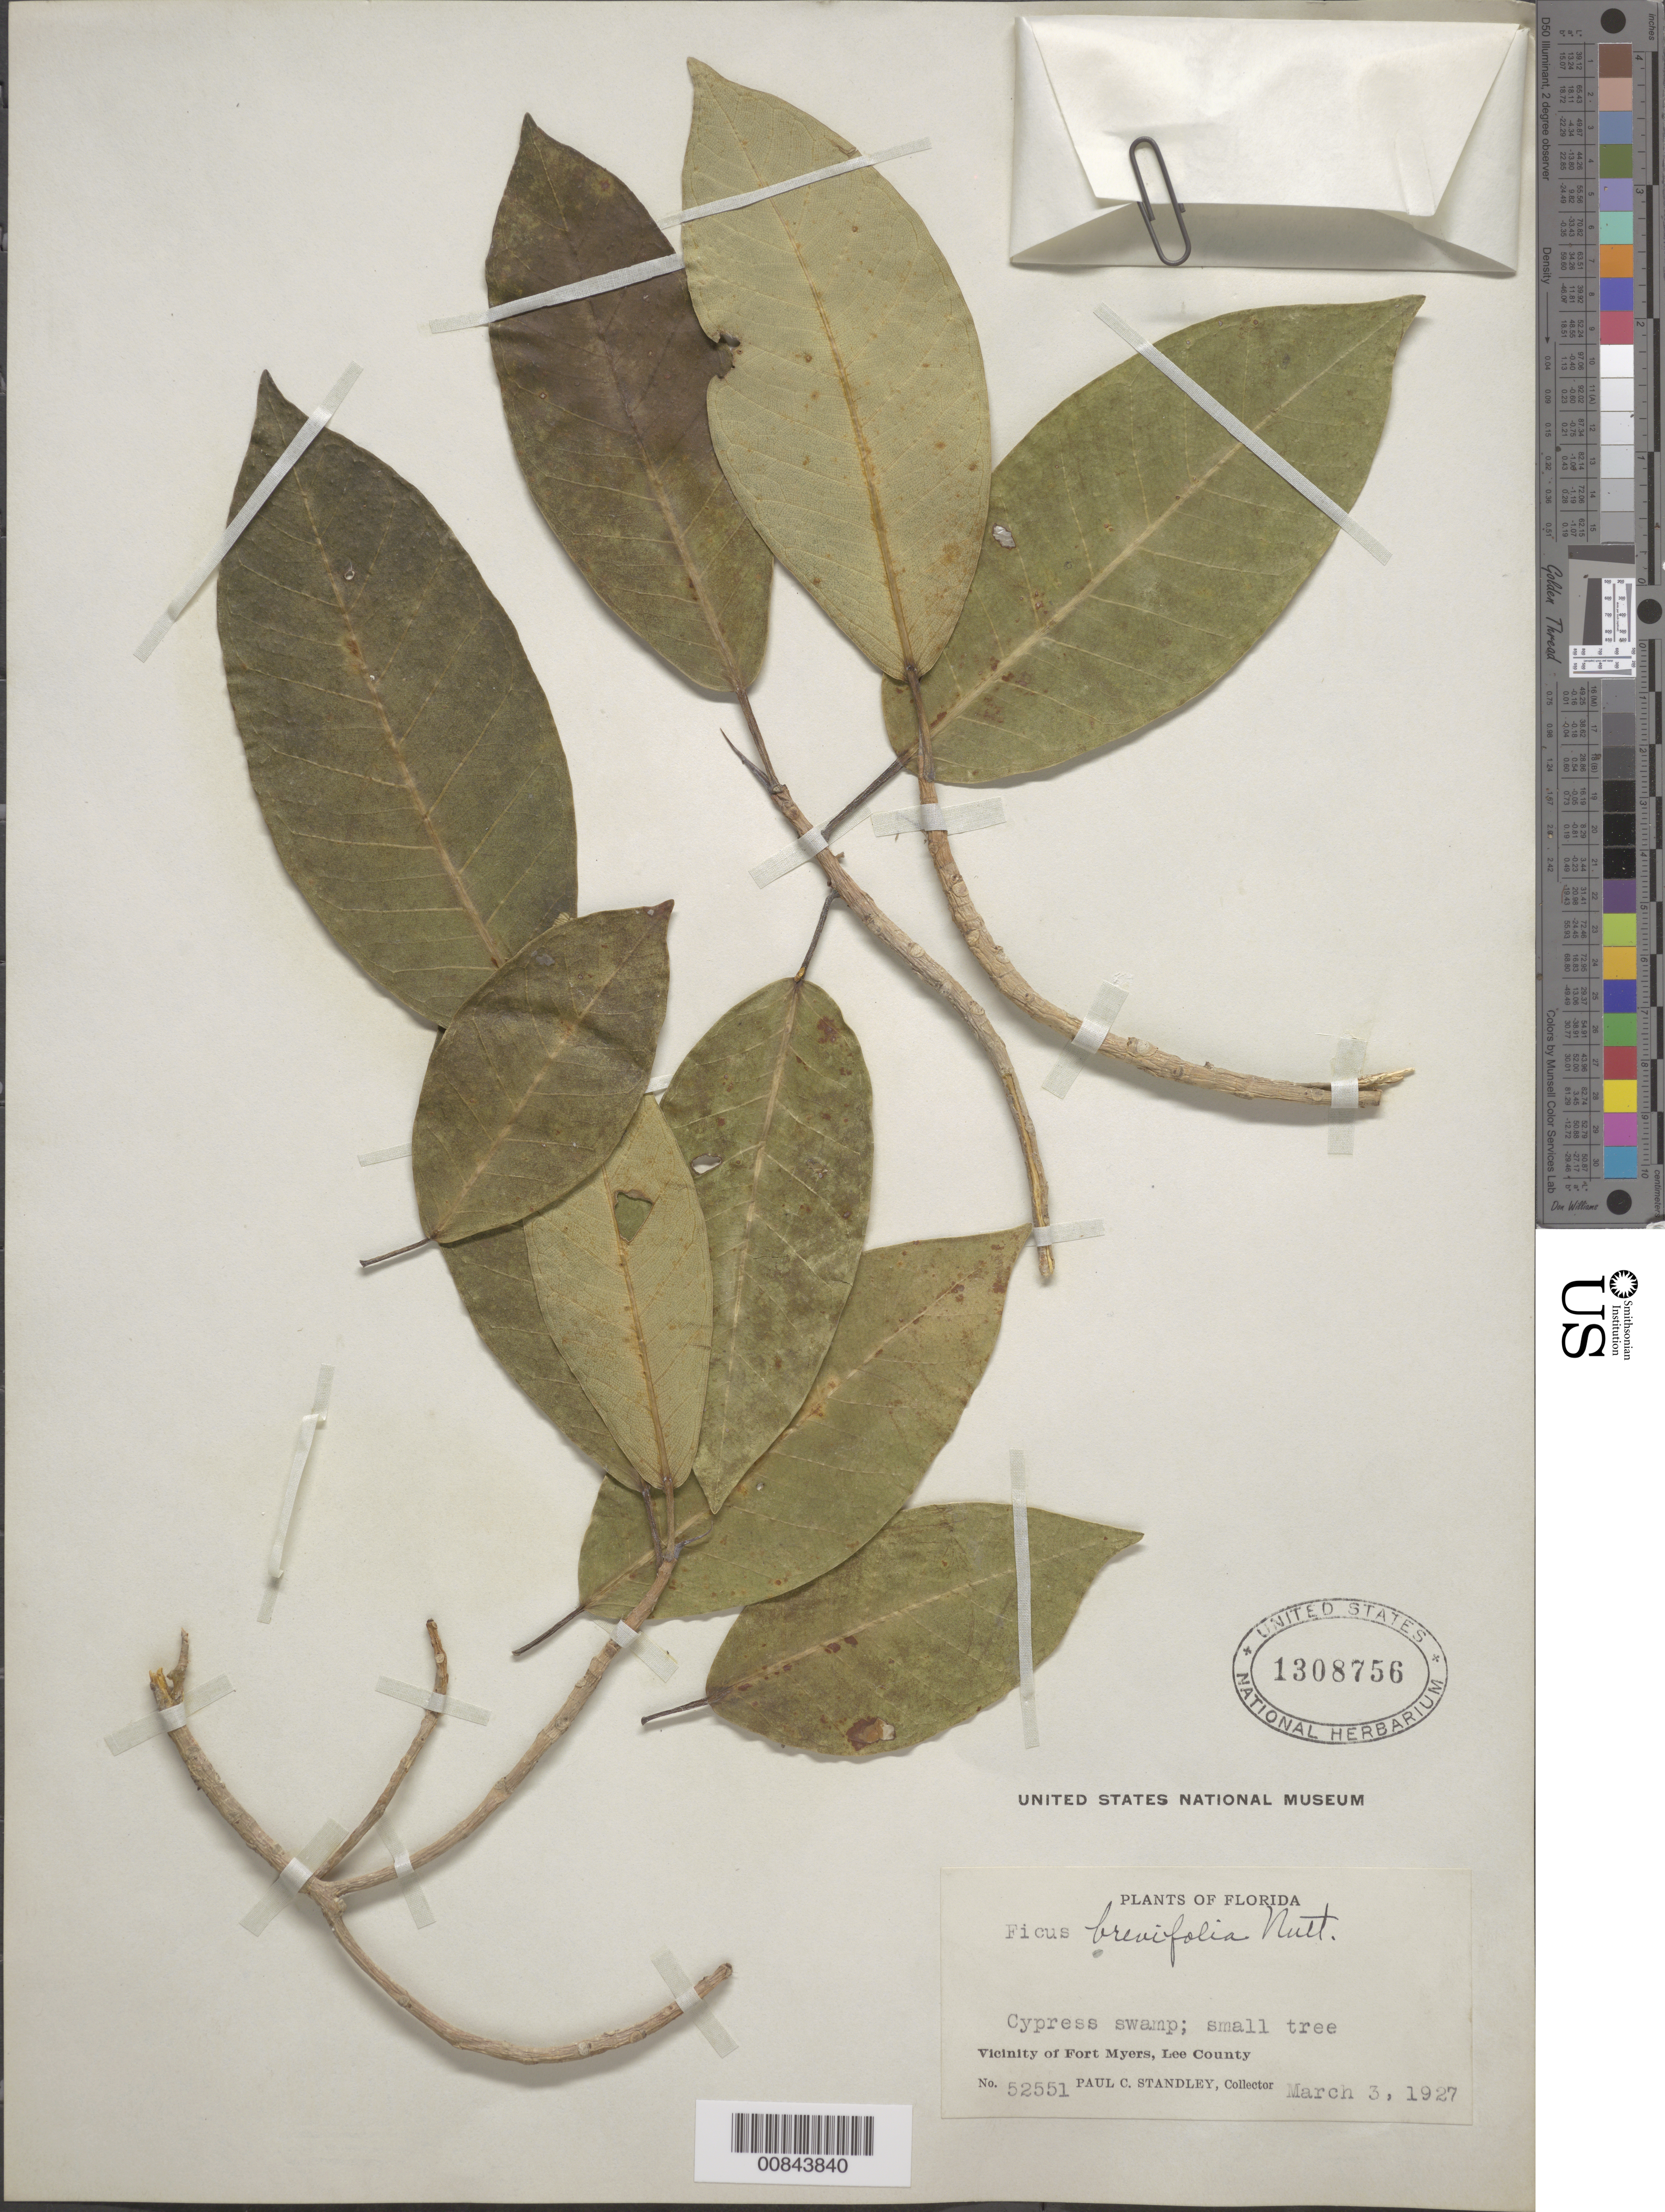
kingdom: Plantae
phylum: Tracheophyta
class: Magnoliopsida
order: Rosales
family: Moraceae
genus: Ficus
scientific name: Ficus brevifolia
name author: Nutt.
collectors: P. C. Standley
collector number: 52551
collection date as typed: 03 Mar 1927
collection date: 1927-03-03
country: United States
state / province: Florida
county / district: Lee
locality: Fort Myers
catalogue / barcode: US 1308756